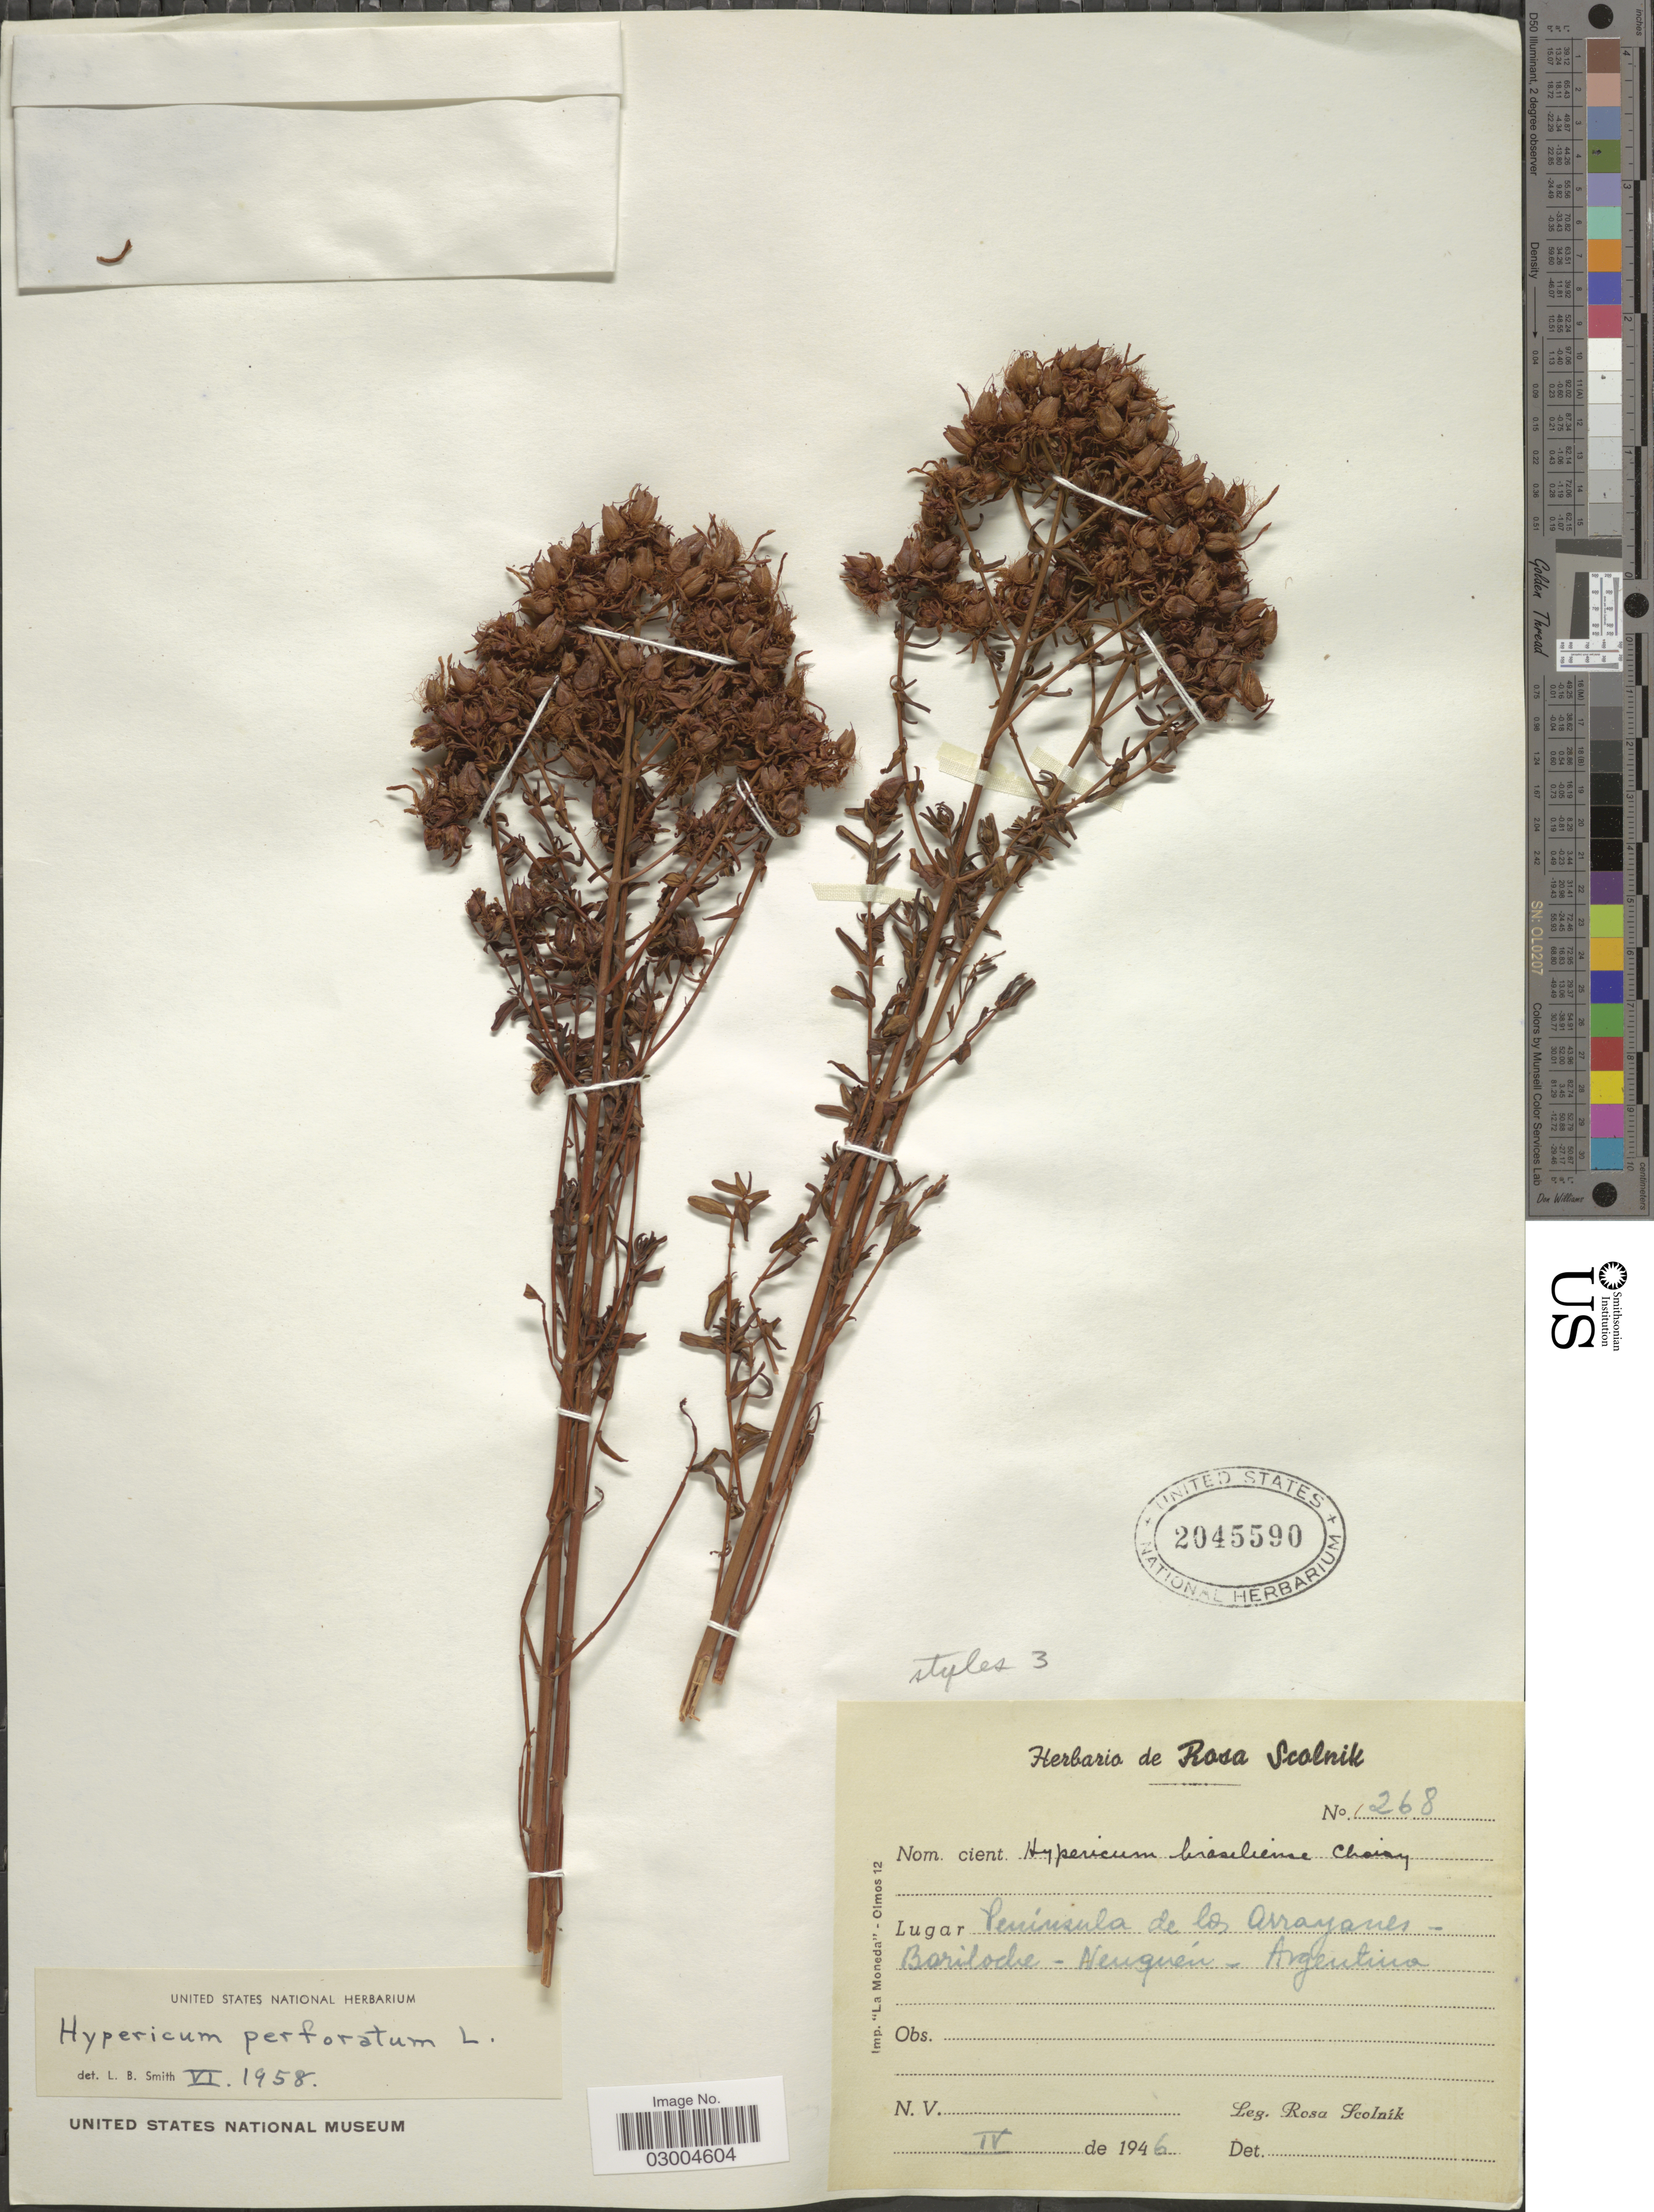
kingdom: Plantae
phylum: Tracheophyta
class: Magnoliopsida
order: Malpighiales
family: Hypericaceae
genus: Hypericum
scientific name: Hypericum perforatum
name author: L.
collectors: R. Scolnik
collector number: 268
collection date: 1946-04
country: Argentina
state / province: Neuquen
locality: Peninsula de los Arrayanes-Bariloche.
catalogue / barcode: US 2045590